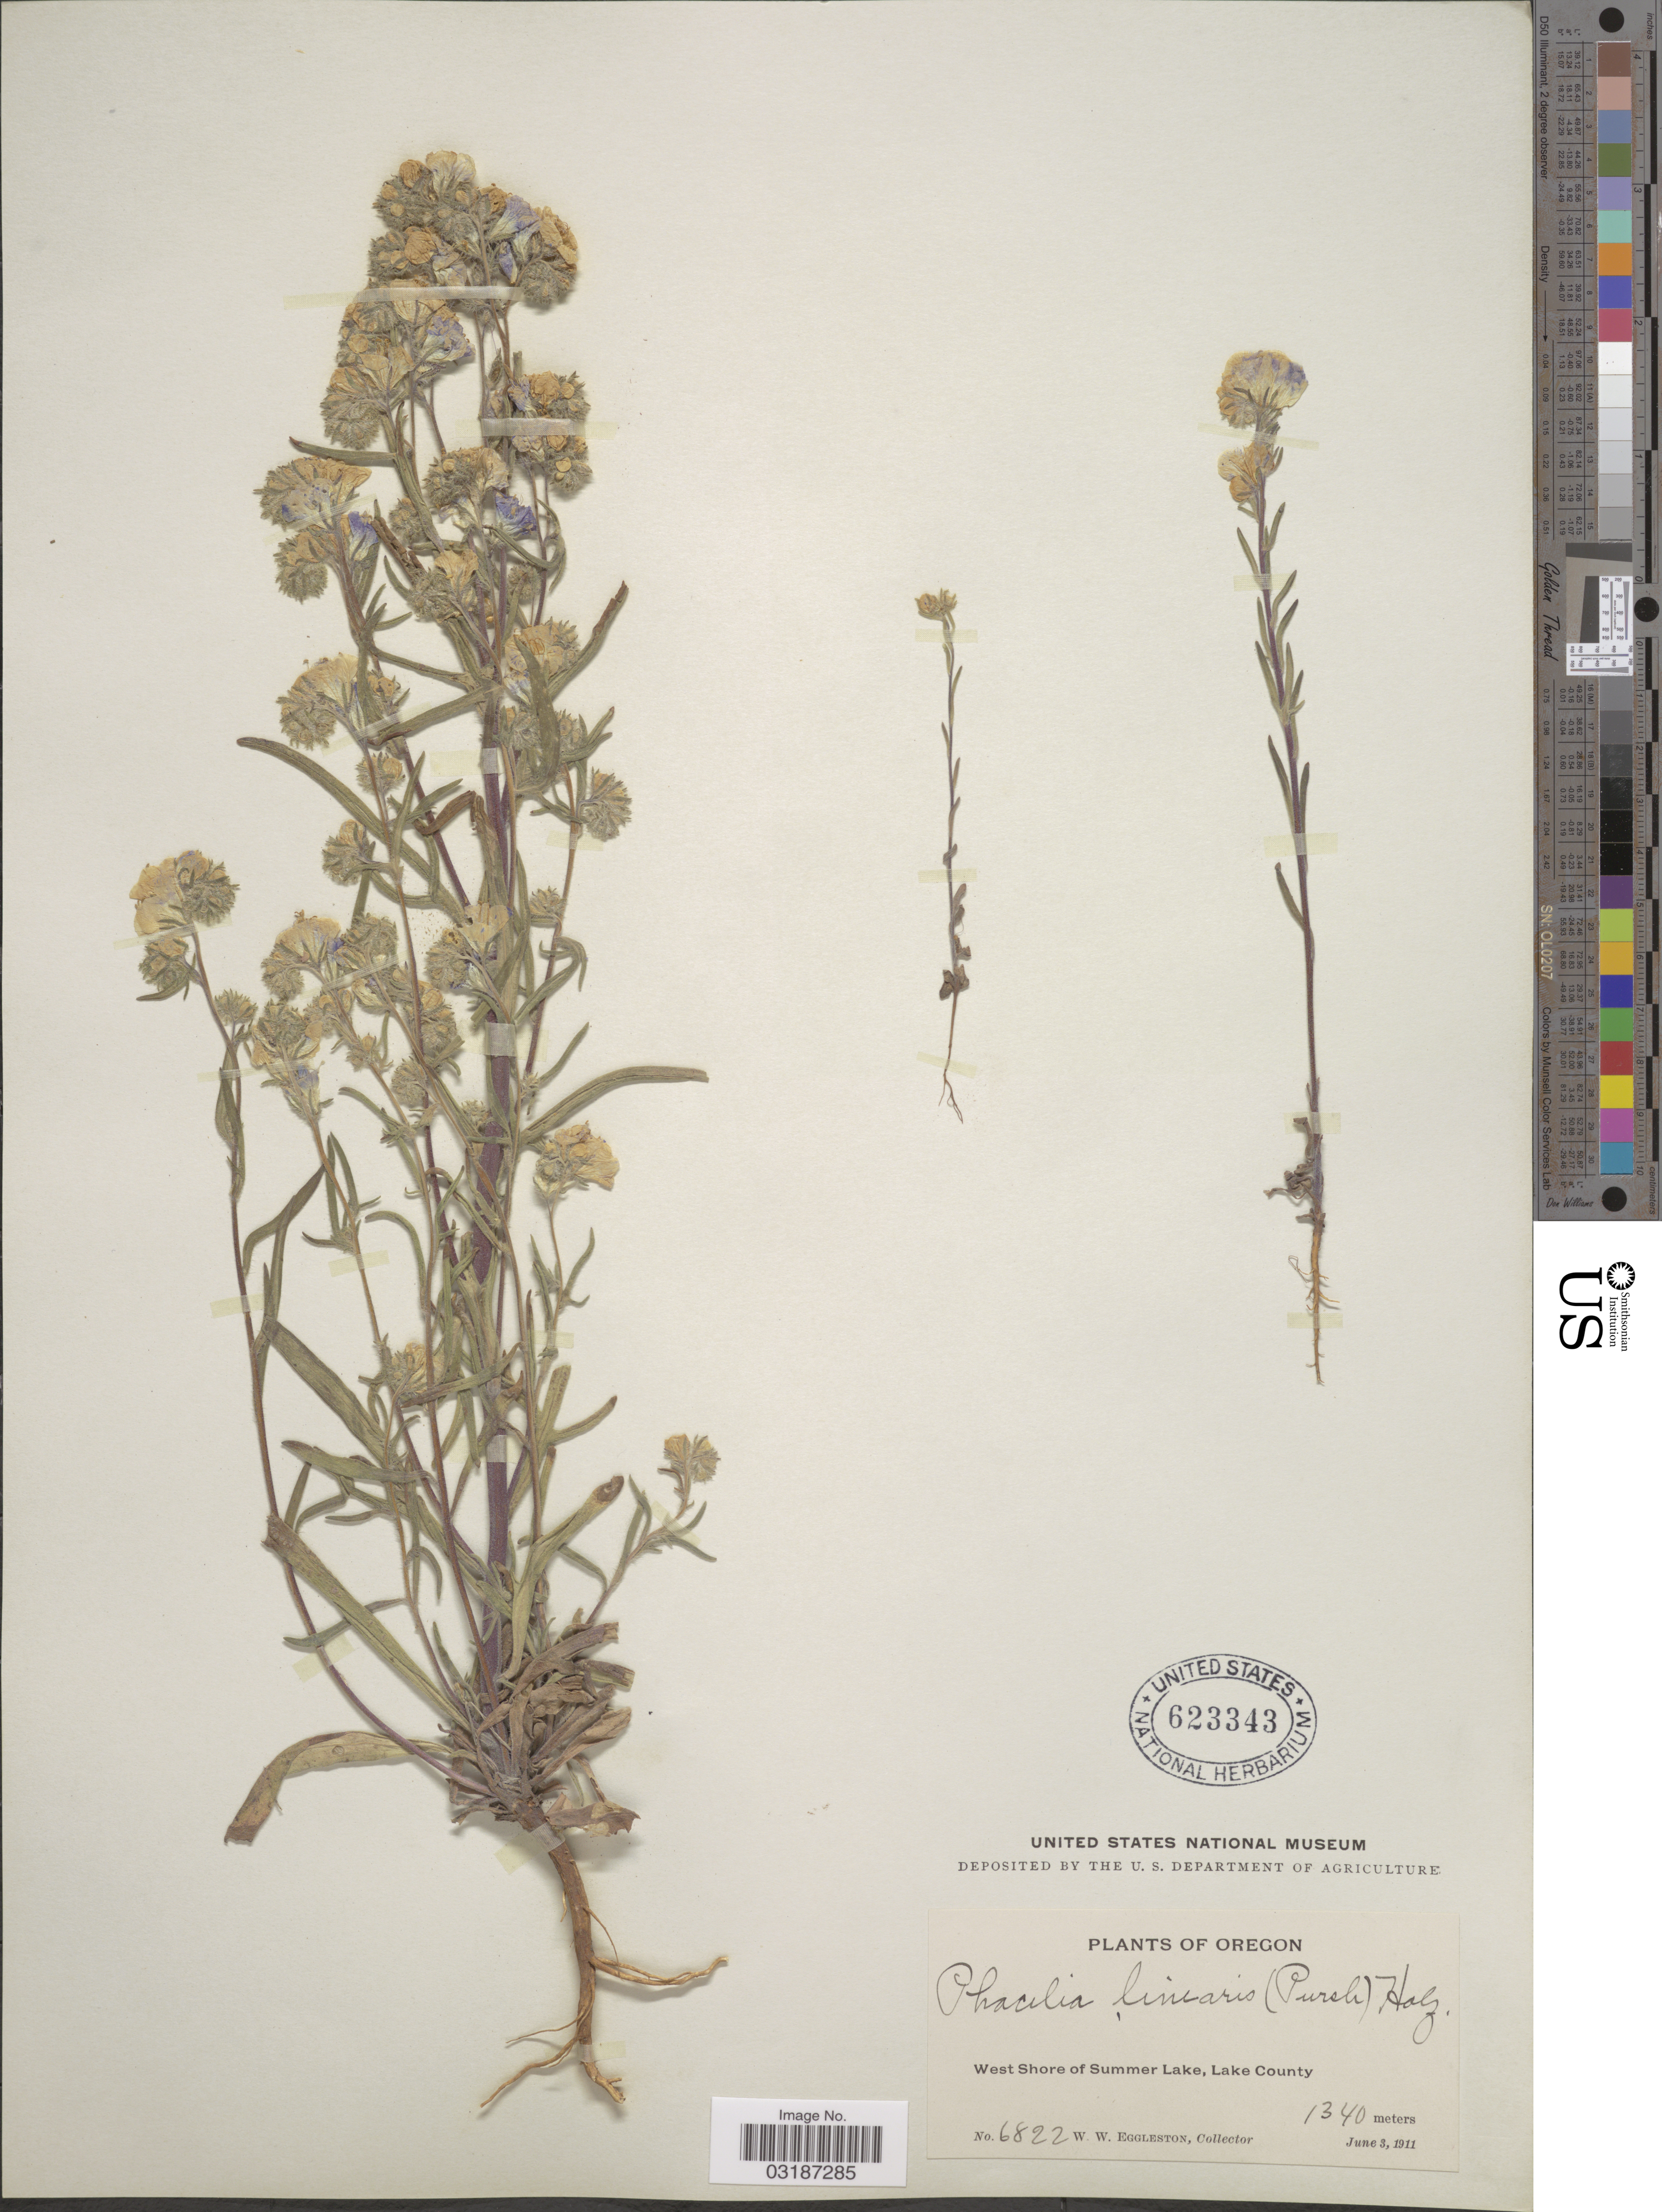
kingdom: Plantae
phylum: Tracheophyta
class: Magnoliopsida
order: Boraginales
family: Hydrophyllaceae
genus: Phacelia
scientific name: Phacelia linearis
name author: (Pursh) Holz.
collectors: W. W. Eggleston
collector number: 6822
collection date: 1911-06-03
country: United States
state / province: Oregon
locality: West Shore of Summer Lake, Lake County.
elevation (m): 1340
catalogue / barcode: US 623343